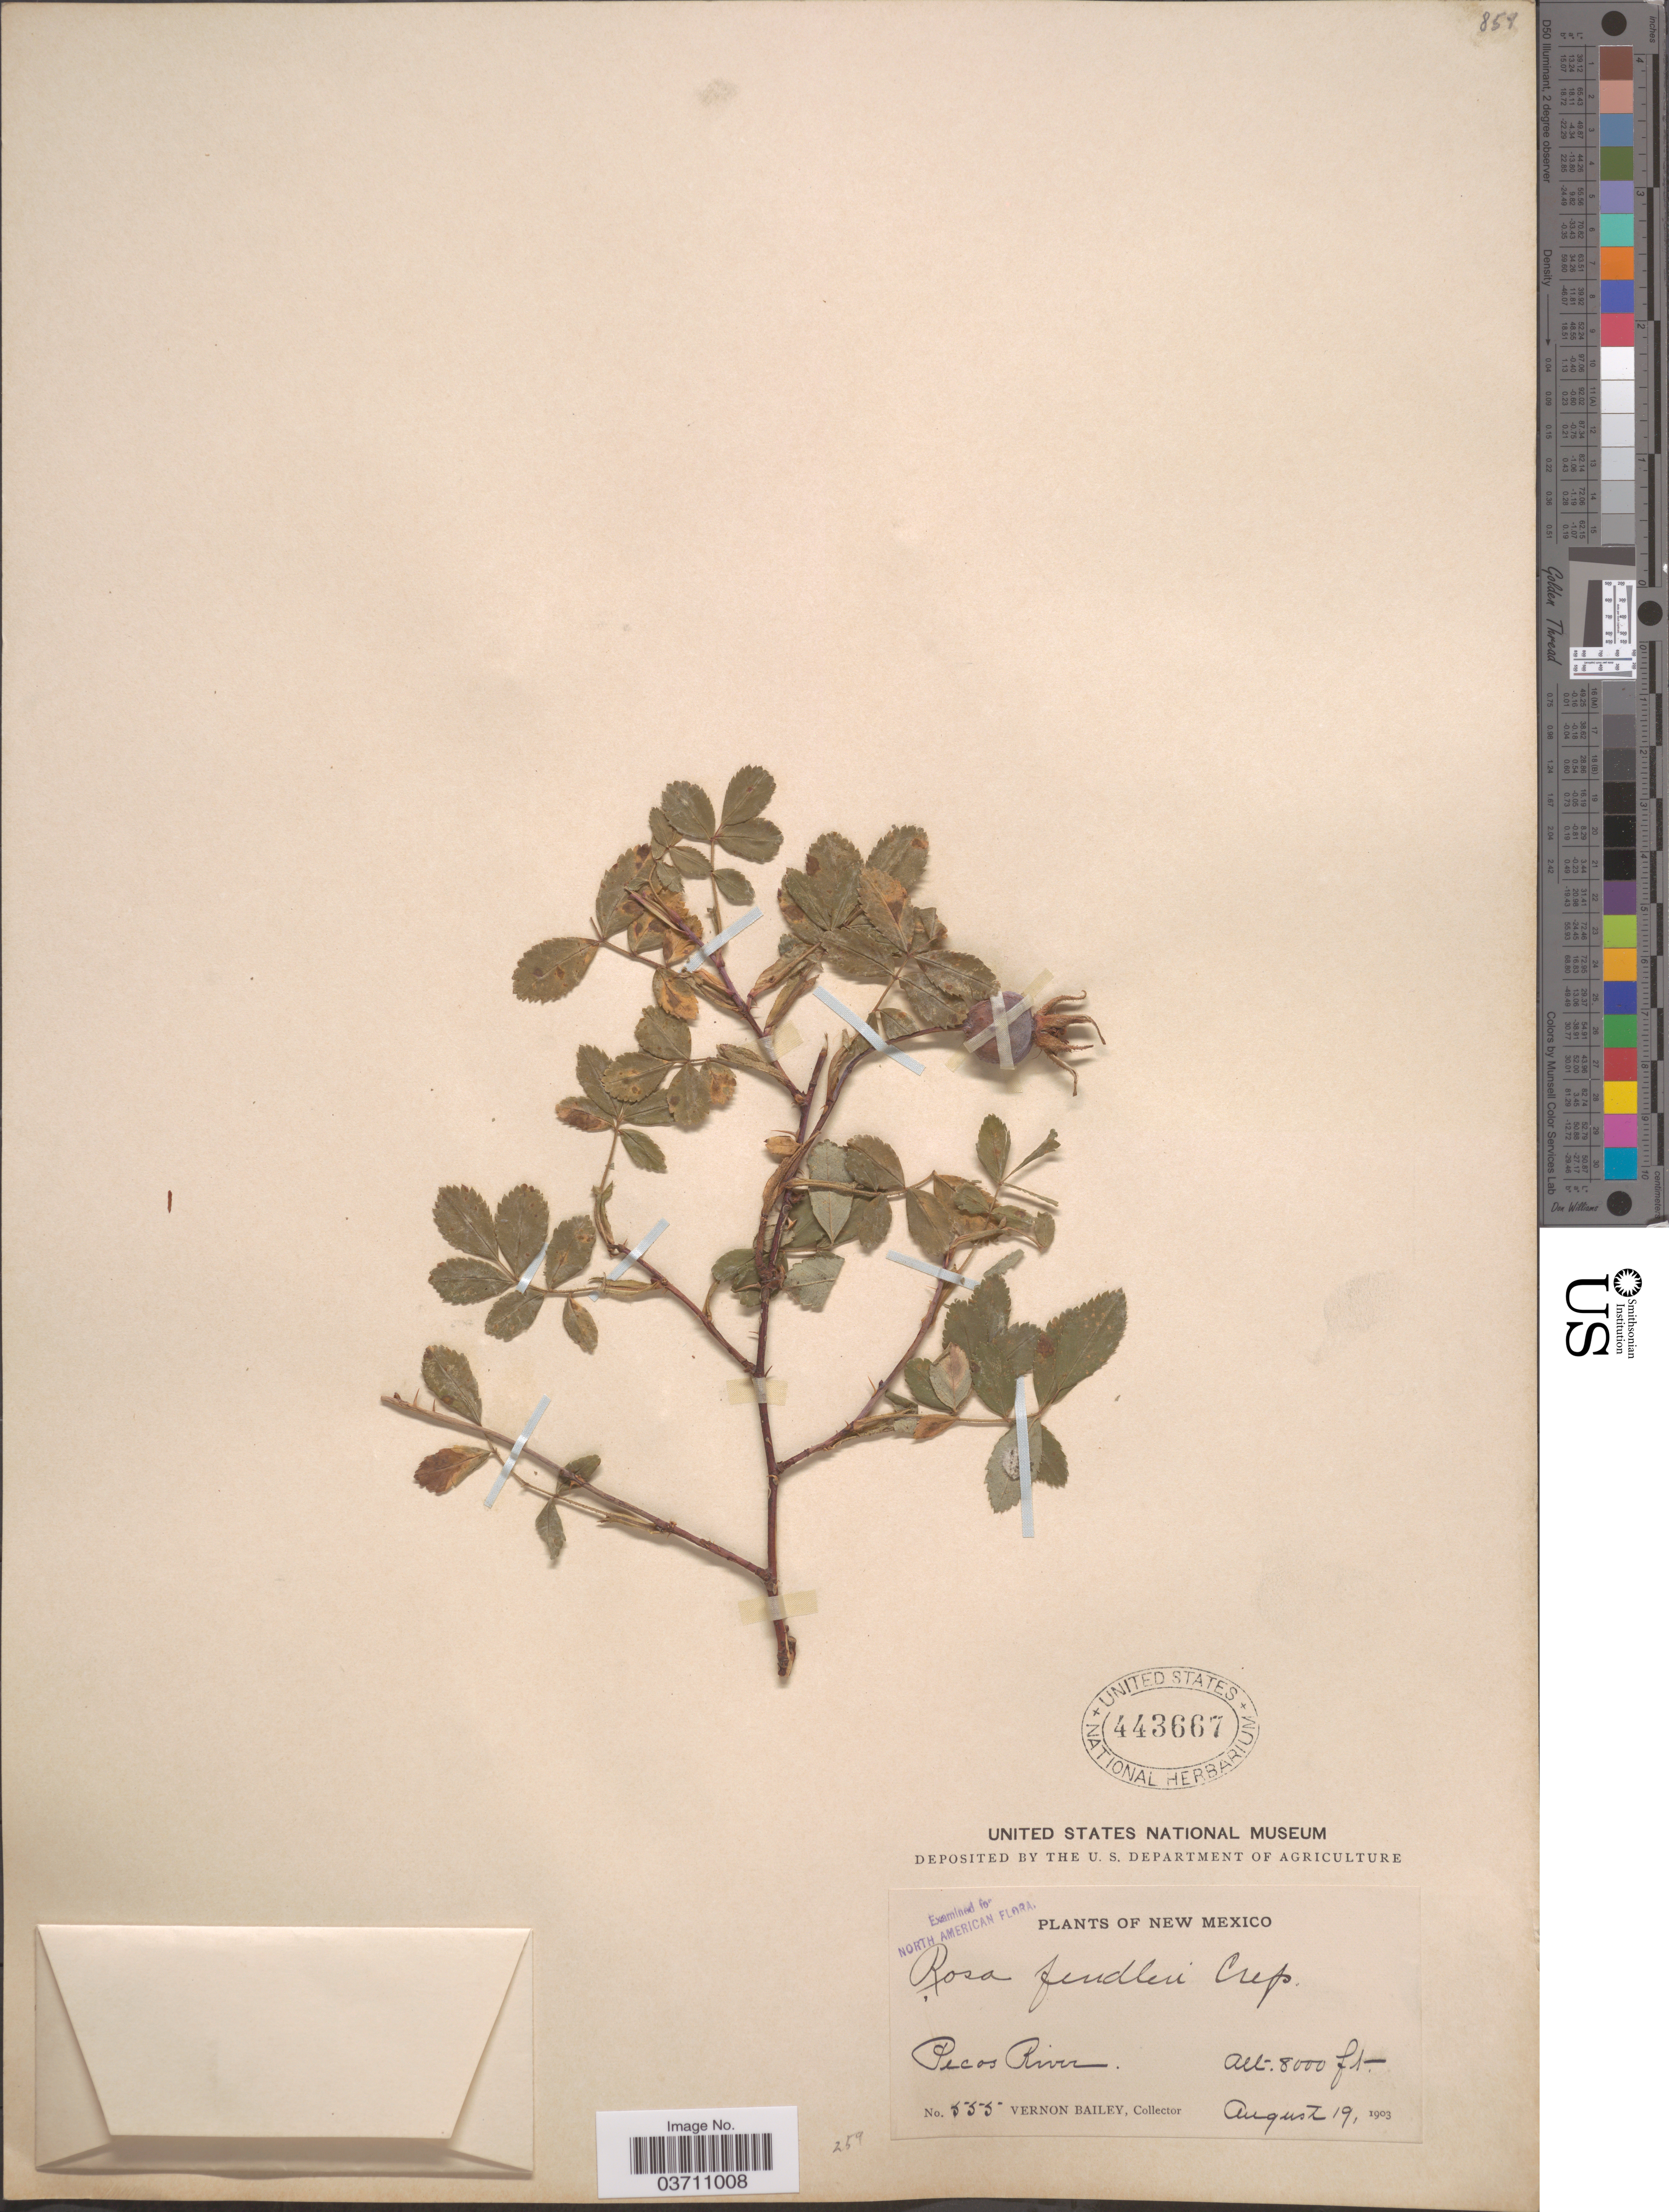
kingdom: Plantae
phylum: Tracheophyta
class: Magnoliopsida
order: Rosales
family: Rosaceae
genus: Rosa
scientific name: Rosa fendleri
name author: Crép.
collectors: V. O. Bailey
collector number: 555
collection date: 1903-08-19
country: United States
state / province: New Mexico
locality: Pecos River.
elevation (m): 2438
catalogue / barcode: US 443667